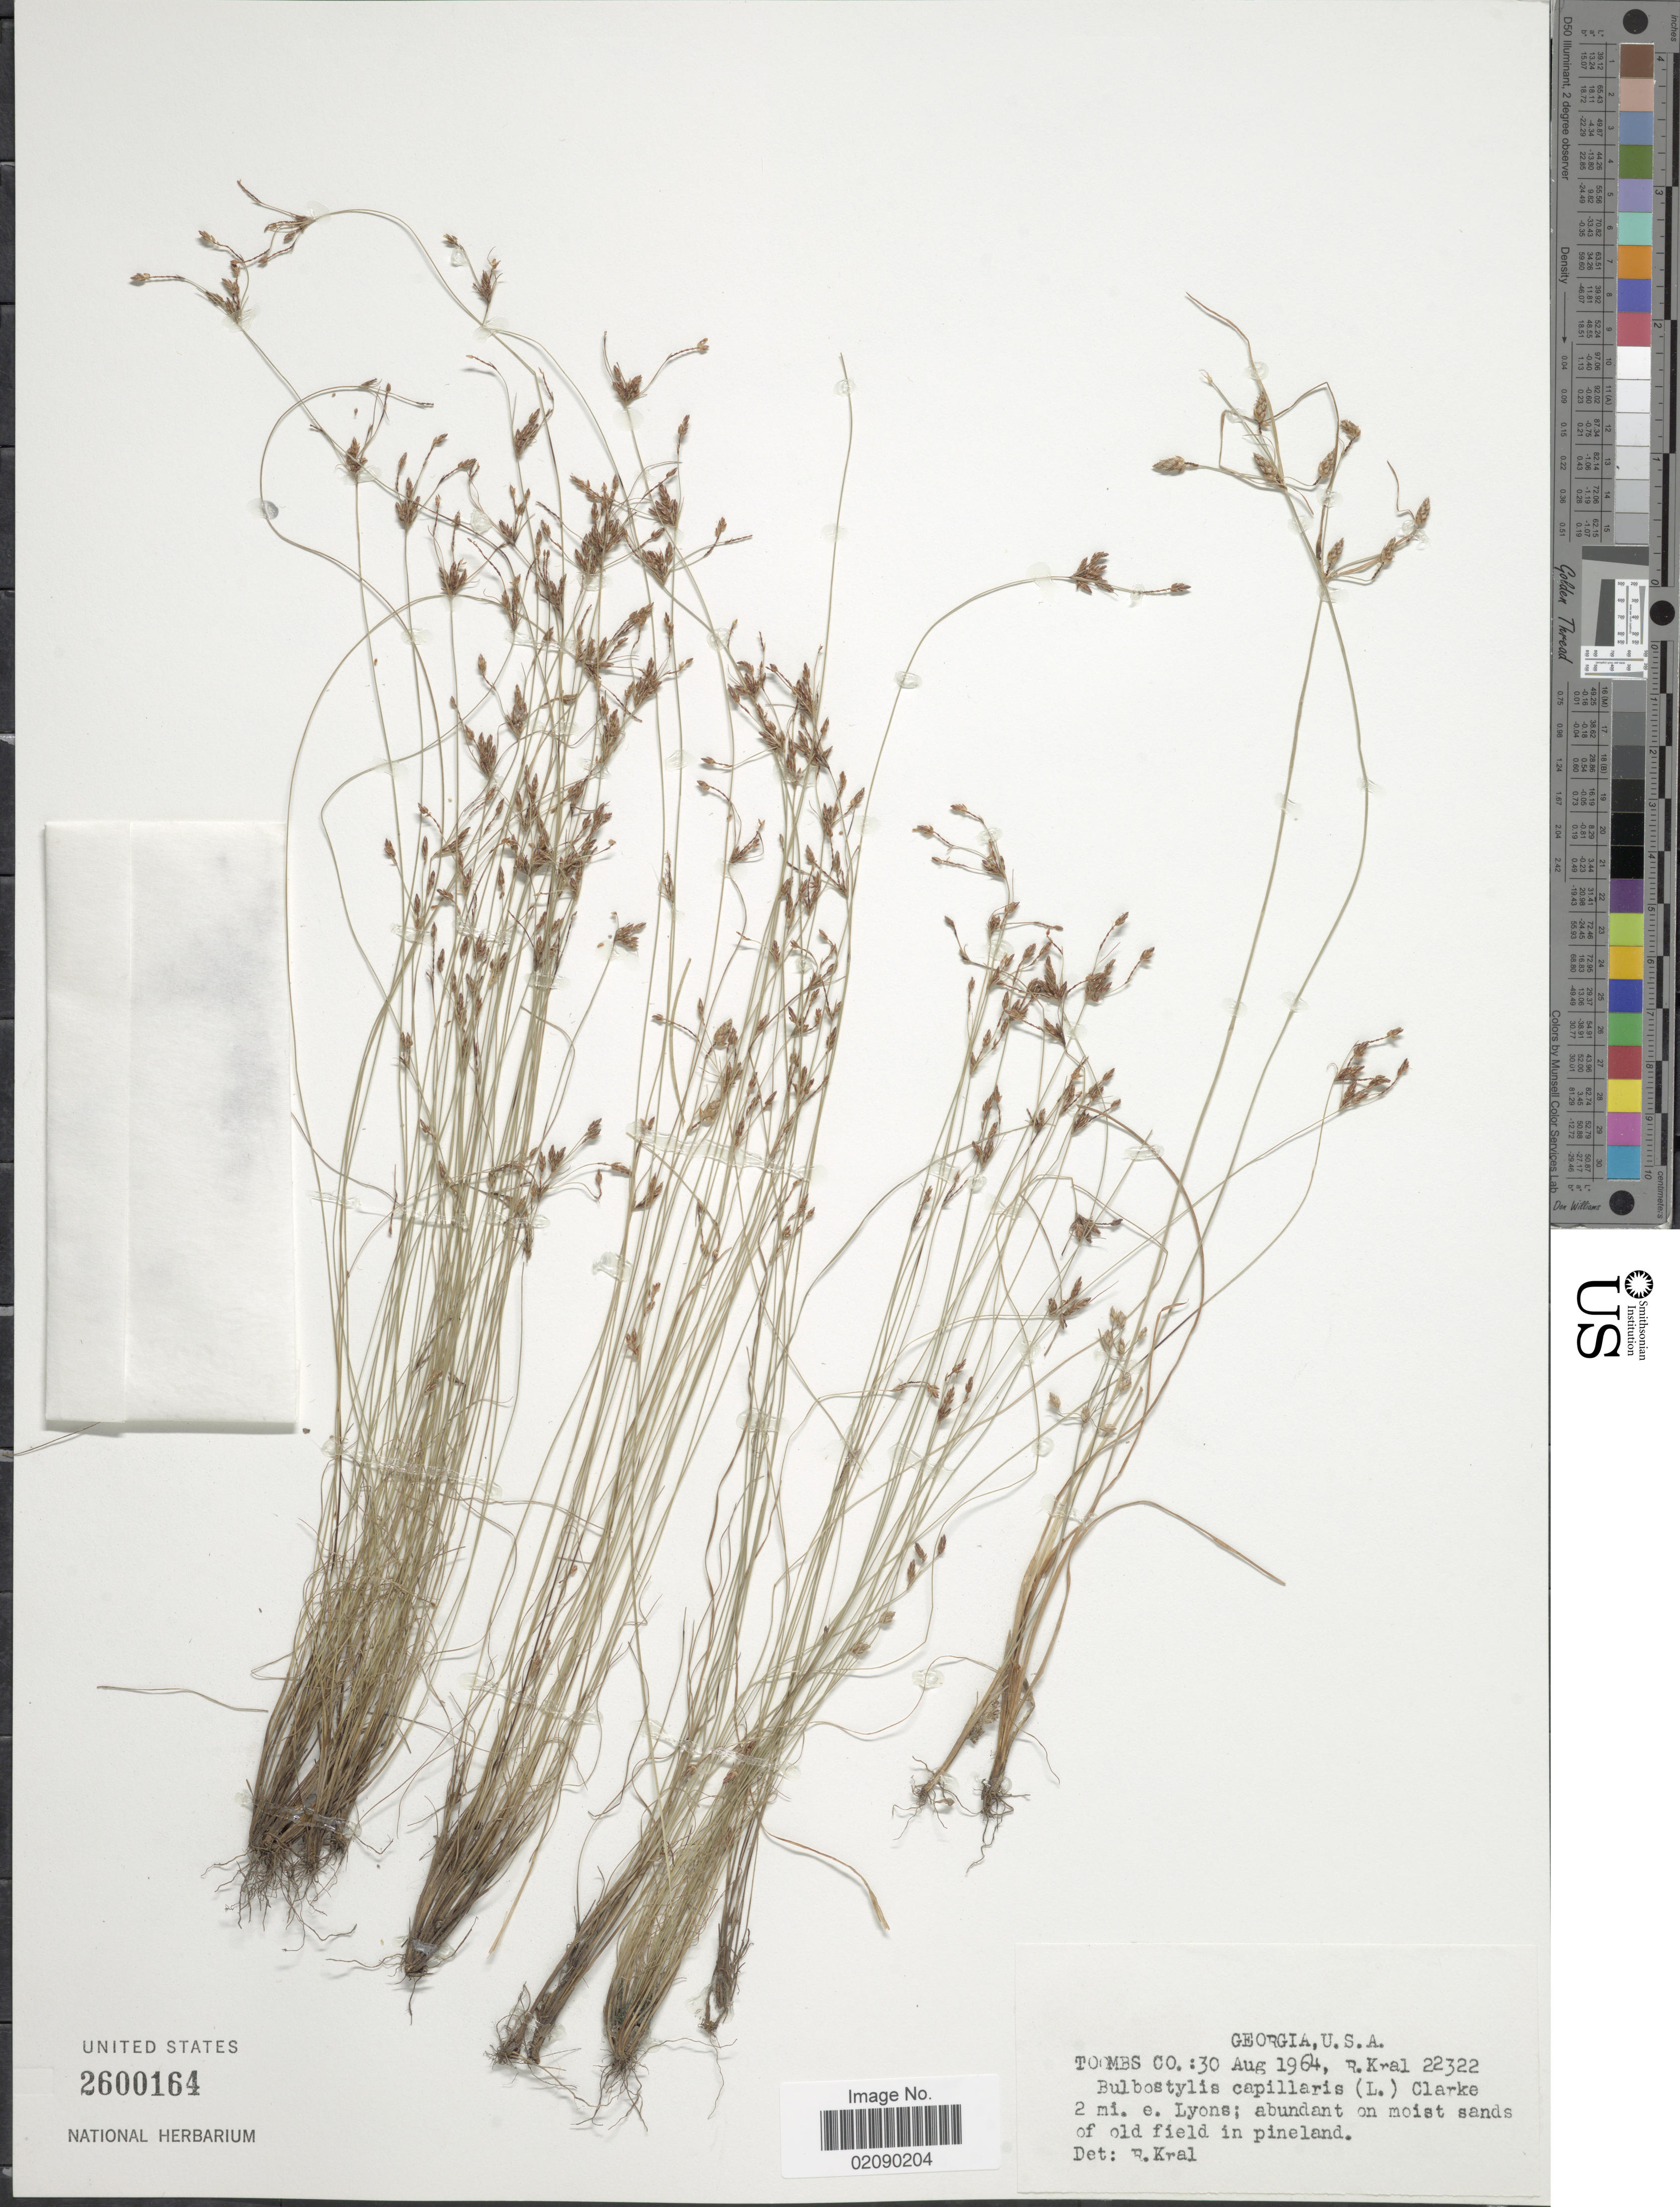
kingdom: Plantae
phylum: Tracheophyta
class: Liliopsida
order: Poales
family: Cyperaceae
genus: Bulbostylis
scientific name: Bulbostylis capillaris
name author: (L.) Kunth ex C.B. Clarke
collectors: R. Kral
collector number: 22322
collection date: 1964-08-30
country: United States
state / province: Georgia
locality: Toombs Co. 2 mi. e. Lyons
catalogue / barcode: US 2600164